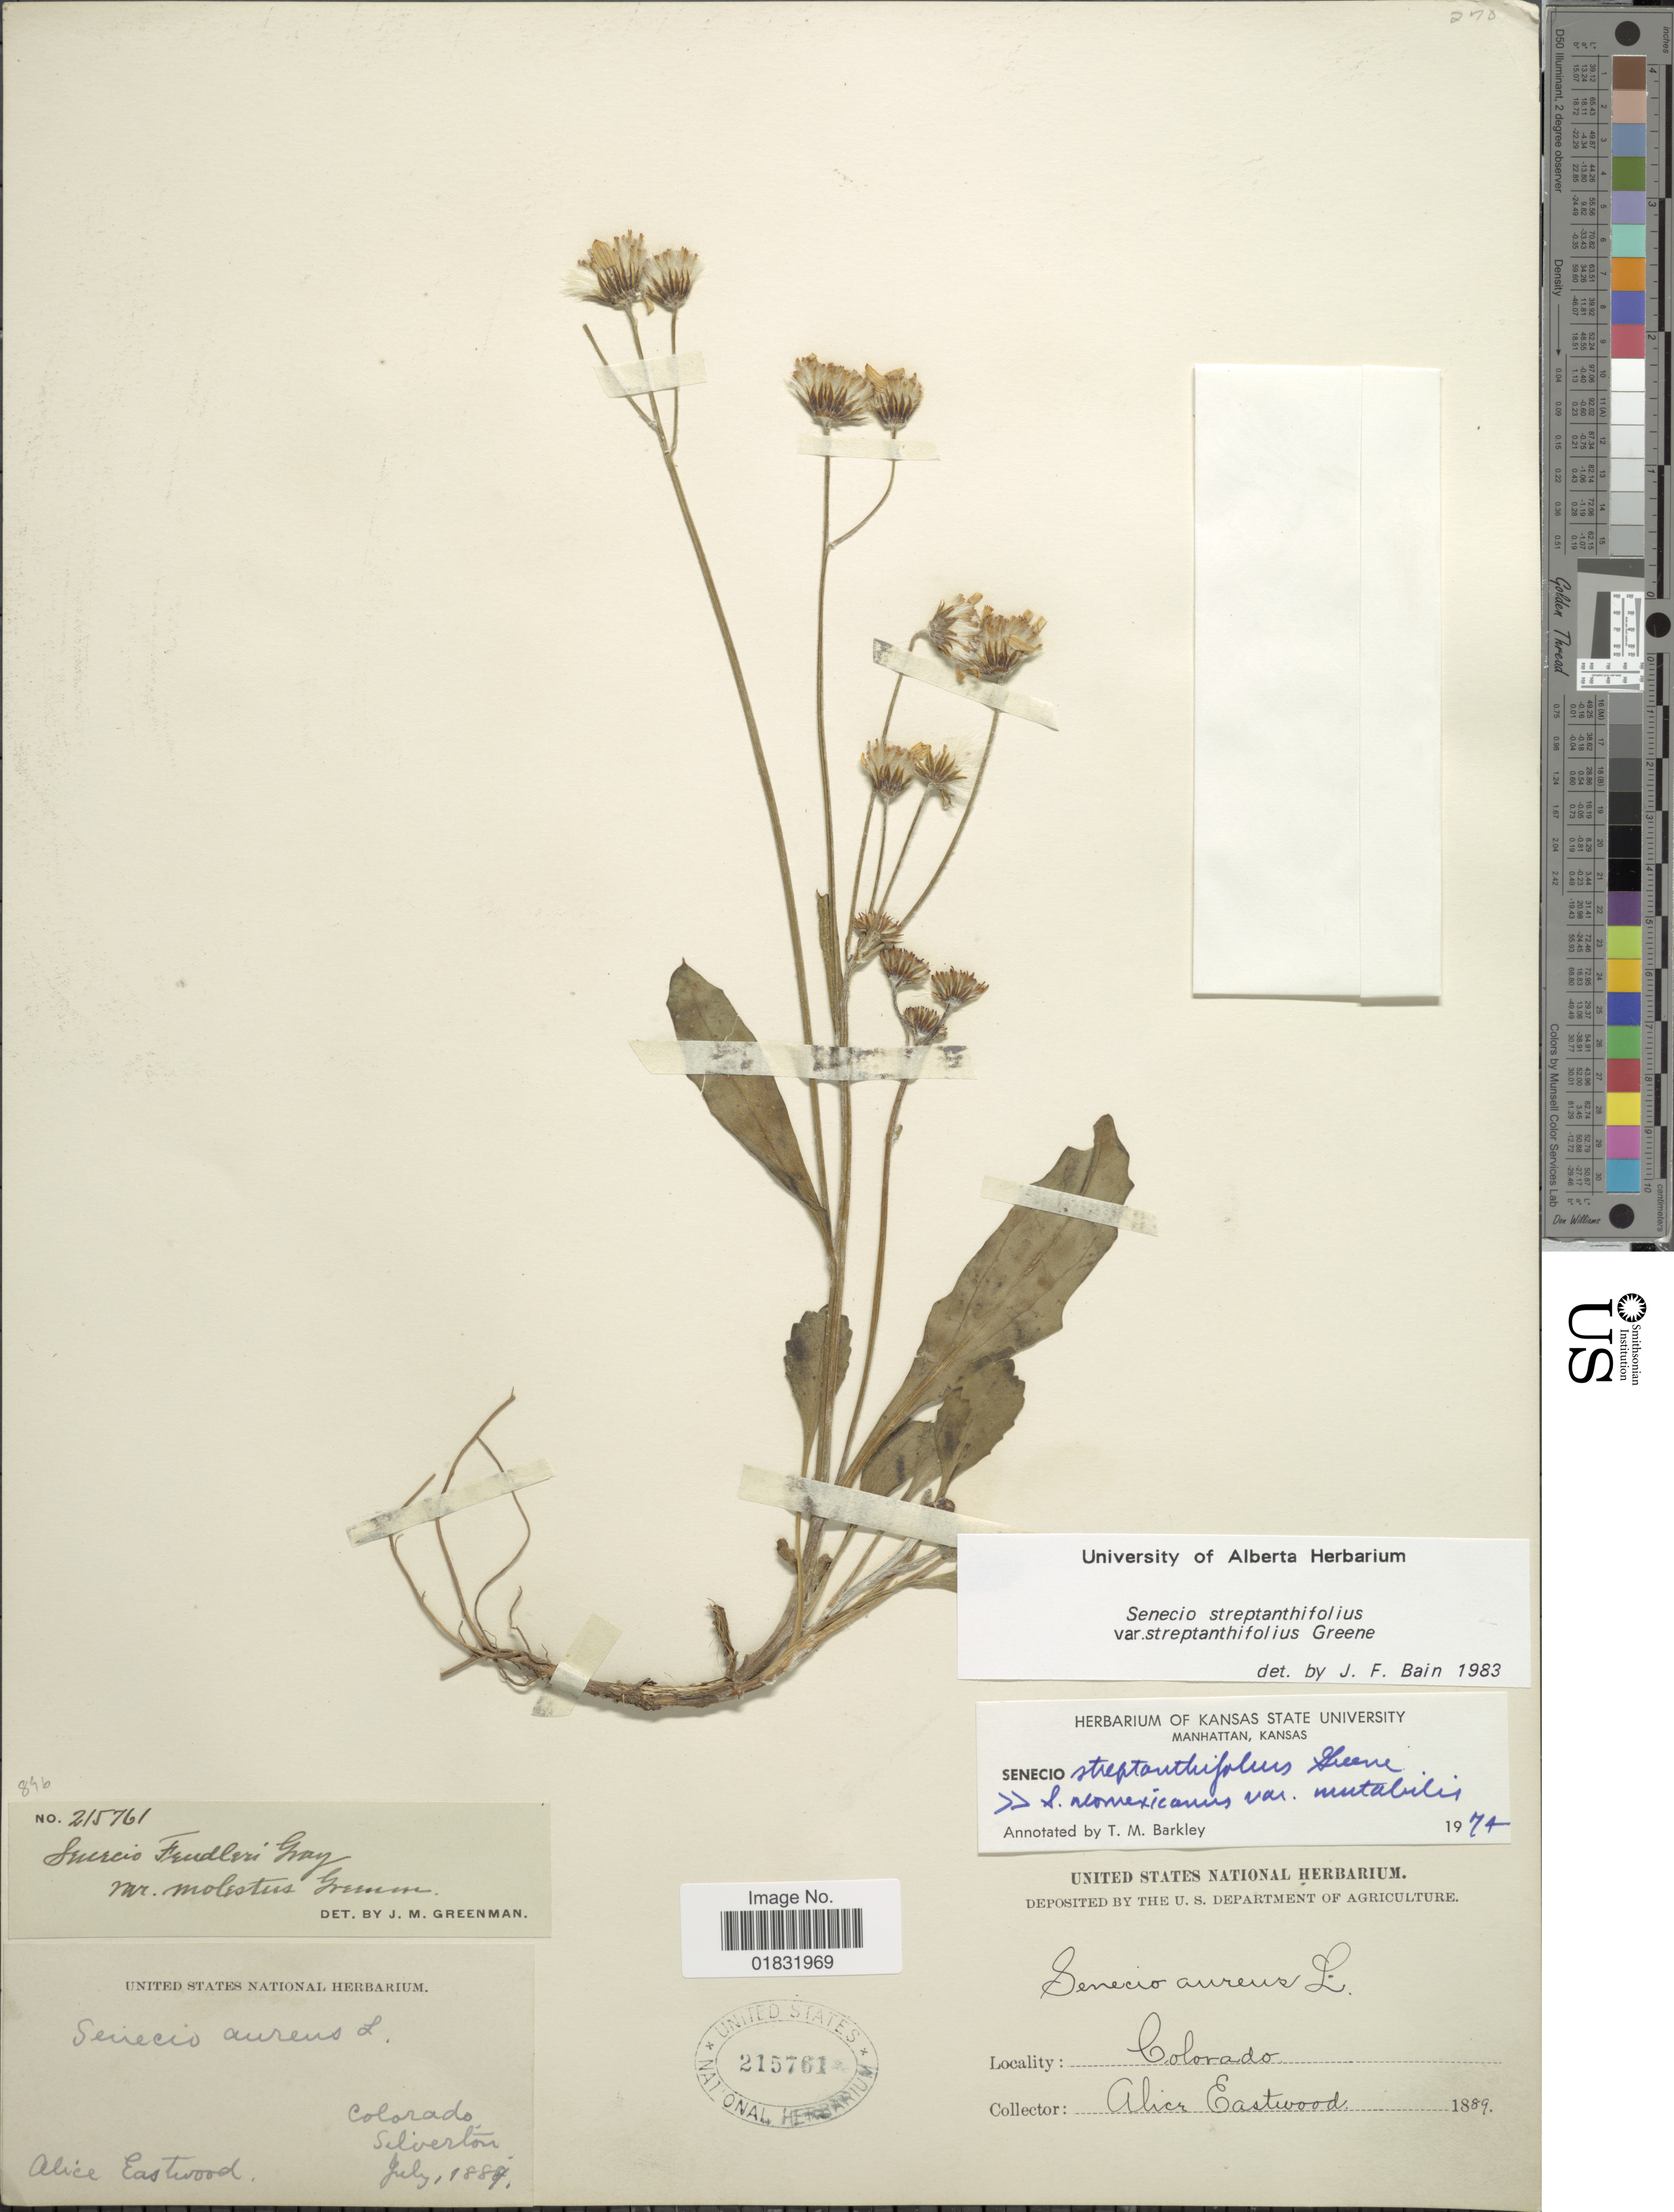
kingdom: Plantae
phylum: Tracheophyta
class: Magnoliopsida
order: Asterales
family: Asteraceae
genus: Packera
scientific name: Packera streptanthifolia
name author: (Greene) W.A. Weber & Á. Löve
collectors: A. Eastwood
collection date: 1889-07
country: United States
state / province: Colorado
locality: Silverton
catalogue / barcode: US 215761